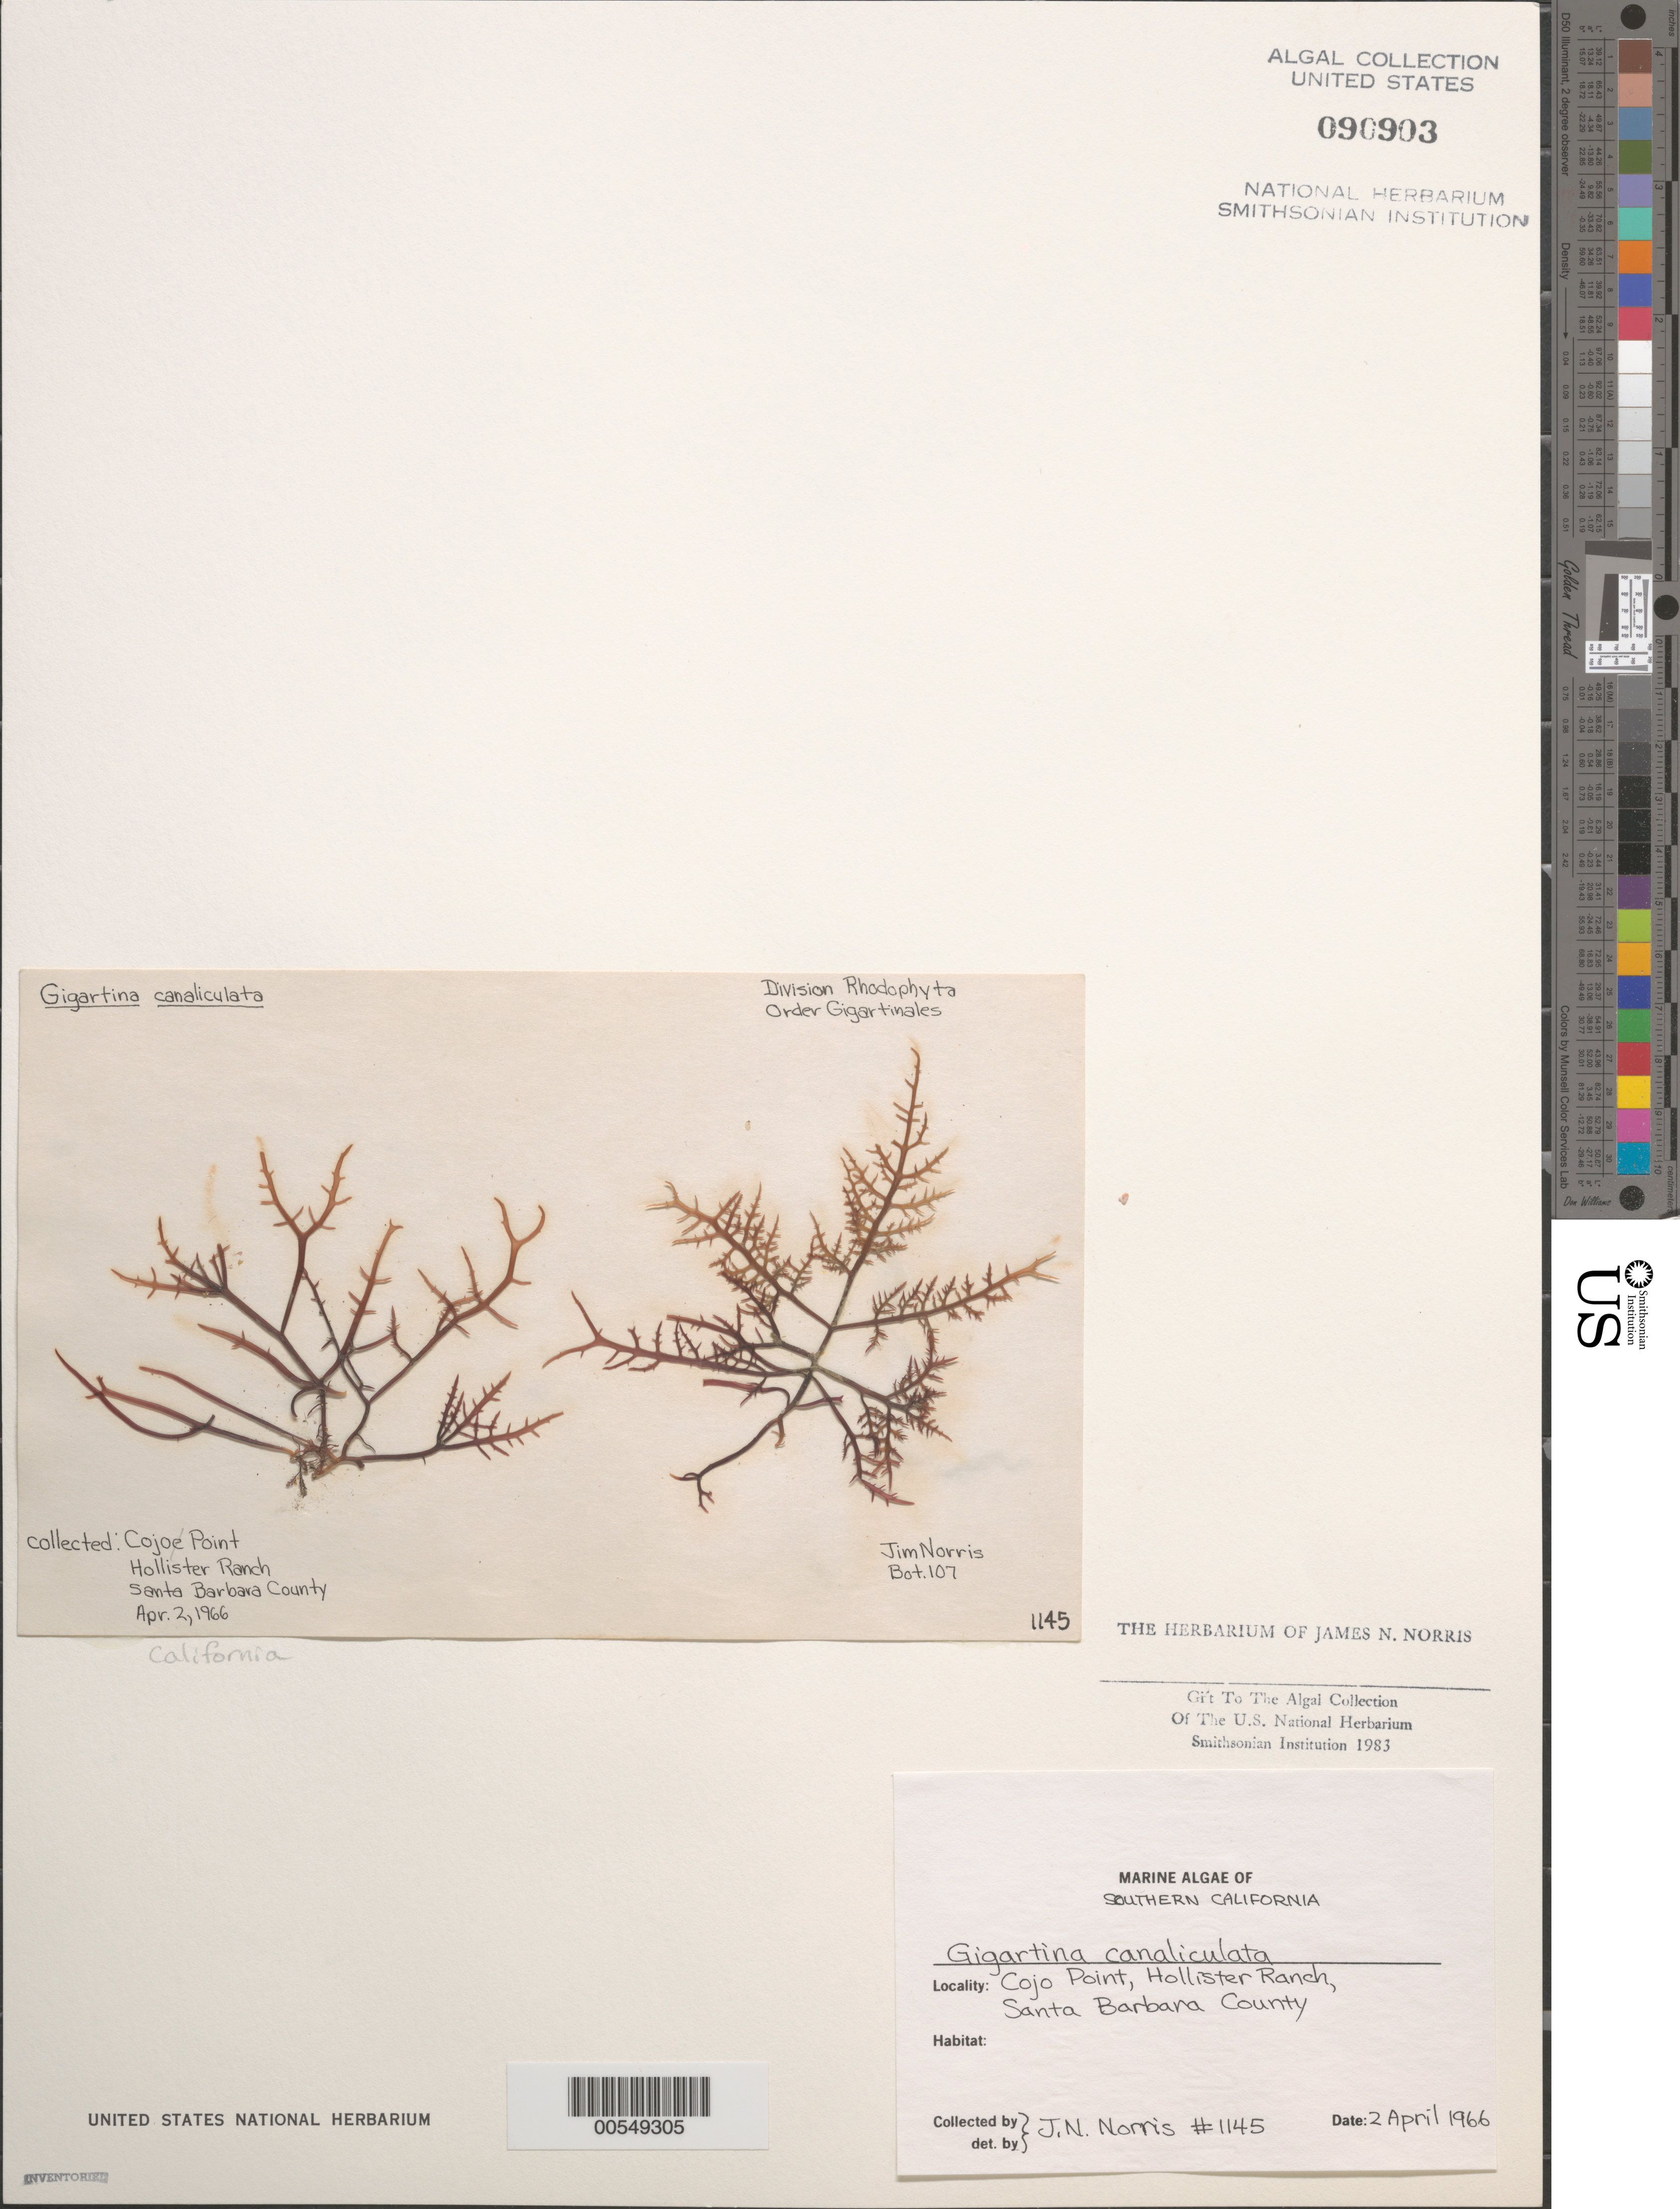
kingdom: Plantae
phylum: Rhodophyta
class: Florideophyceae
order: Gigartinales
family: Gigartinaceae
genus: Chondracanthus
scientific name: Chondracanthus canaliculatus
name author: (Harv.) Guiry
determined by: Algae name updating Project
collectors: J. N. Norris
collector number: JN-1145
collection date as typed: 02 Apr 1966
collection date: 1966-04-02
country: United States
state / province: California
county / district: Santa Barbara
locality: Cojo Point, Hollister Ranch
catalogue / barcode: US 90903